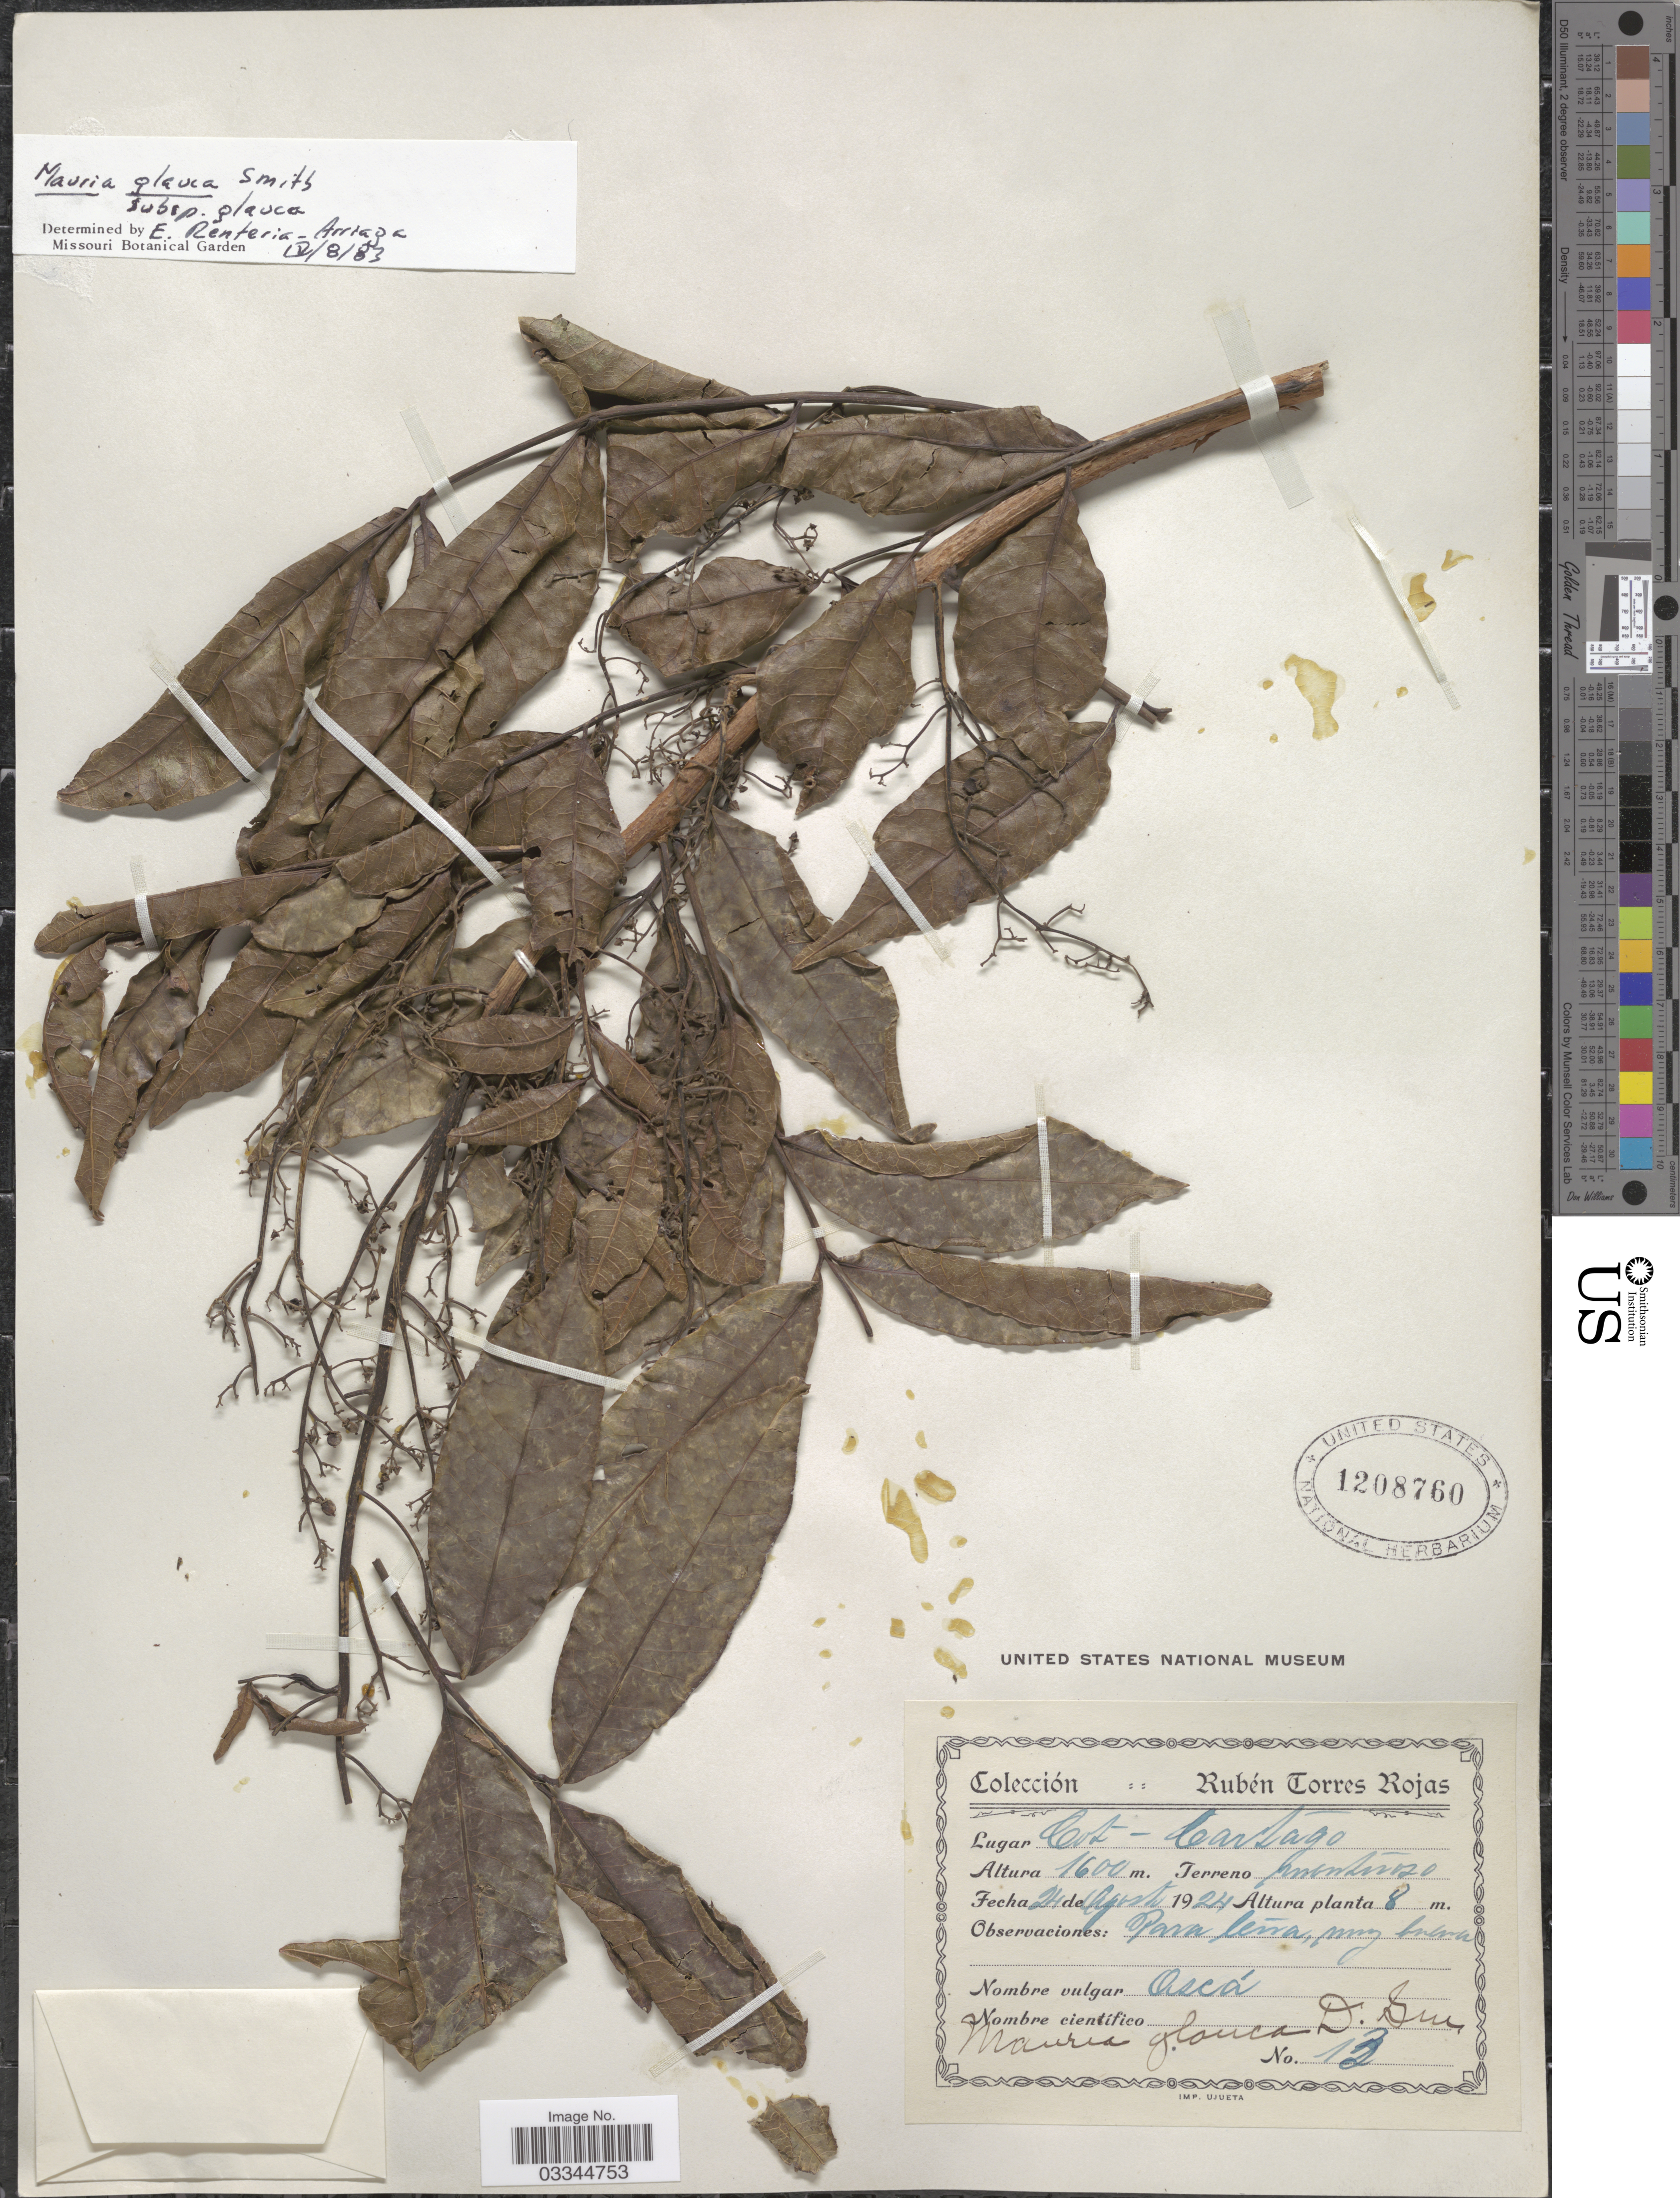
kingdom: Plantae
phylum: Tracheophyta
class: Magnoliopsida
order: Sapindales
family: Anacardiaceae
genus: Mauria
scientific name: Mauria glauca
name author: Donn. Sm.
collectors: R. Torres Rojas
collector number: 12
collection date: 1924-08-24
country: Costa Rica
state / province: Cartago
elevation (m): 1600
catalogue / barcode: US 1208760